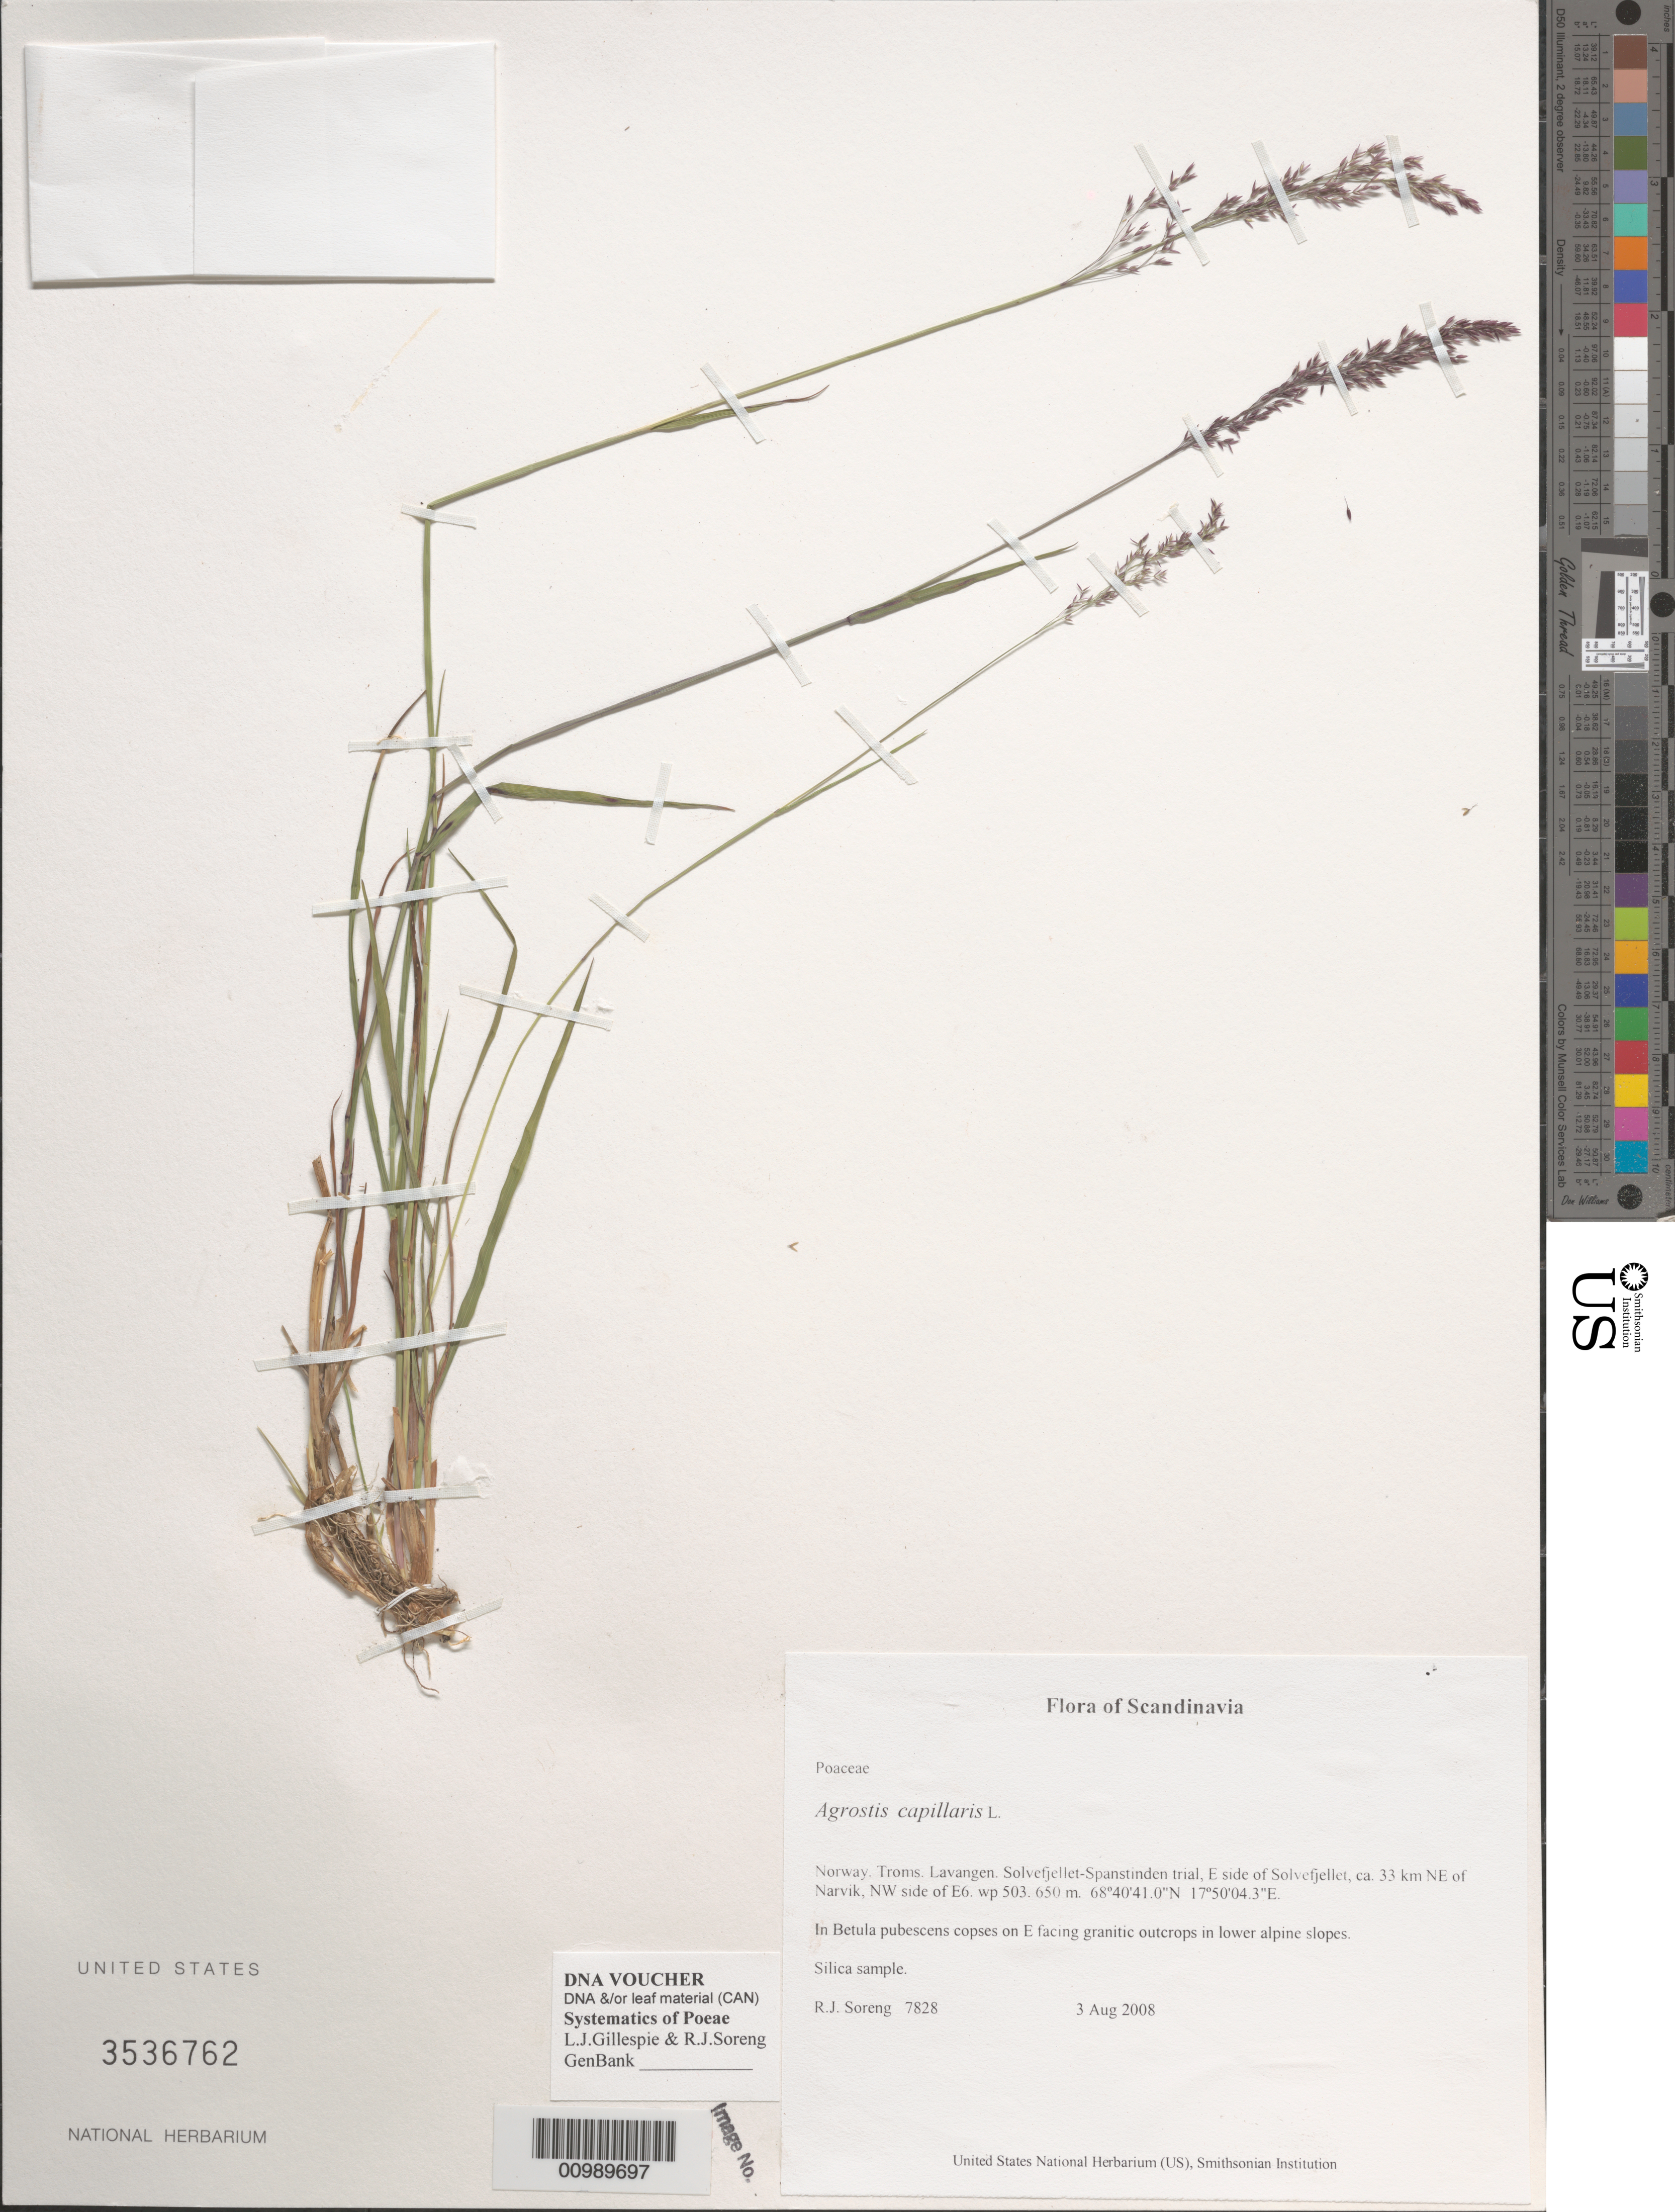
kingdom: Plantae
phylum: Tracheophyta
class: Liliopsida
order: Poales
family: Poaceae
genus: Agrostis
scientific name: Agrostis capillaris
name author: L.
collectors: R. J. Soreng & N. L. Soreng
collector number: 7828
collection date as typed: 03 Aug 2008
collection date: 2008-08-03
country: Norway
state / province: Troms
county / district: Lavangen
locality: Solvefjellet-Spanstinden trial, E side of Solvefjellet, ca. 33 km NE of Narvik, NW side of E6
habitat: In Betula pubescens copses on E facing granitic outcrops in lower alpine slopes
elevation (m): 650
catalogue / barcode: US 3536762